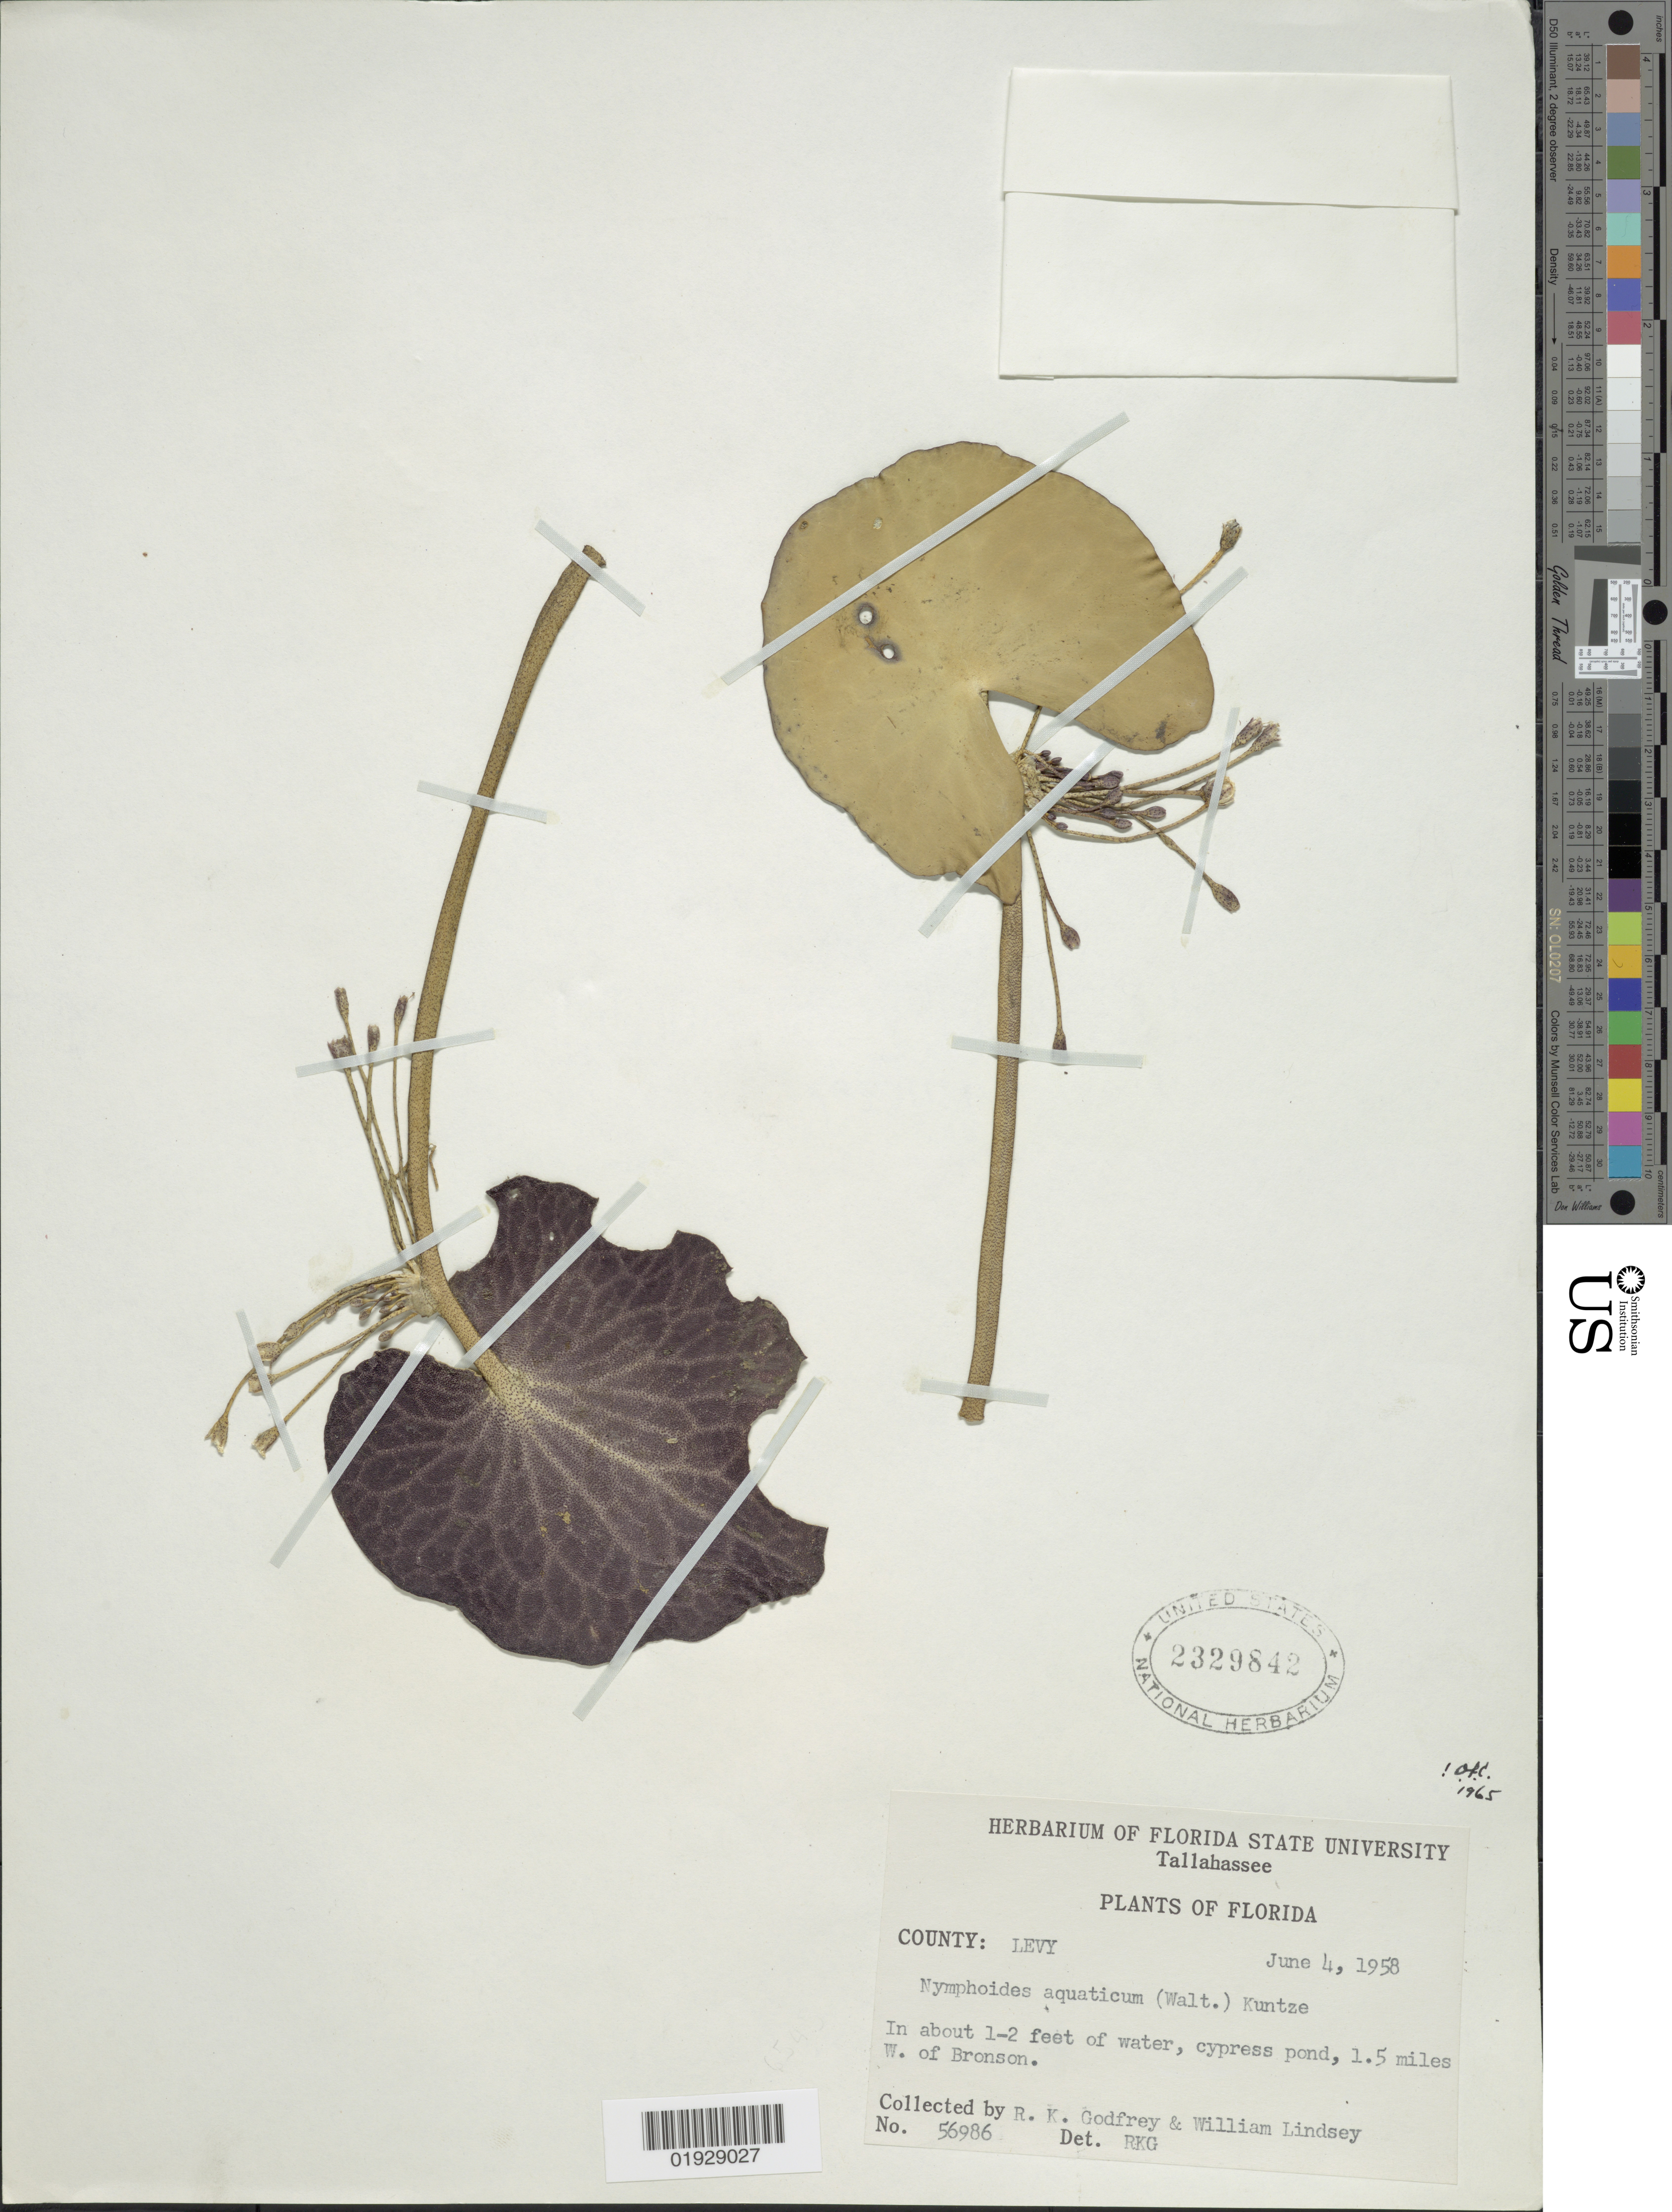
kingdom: Plantae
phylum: Tracheophyta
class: Magnoliopsida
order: Asterales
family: Menyanthaceae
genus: Nymphoides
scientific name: Nymphoides aquatica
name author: (J.F. Gmel.) Kuntze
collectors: R. K. Godfrey & W. Lindsey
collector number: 56986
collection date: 1958-06-04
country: United States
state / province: Florida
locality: County: Levy, In about 1-2 feet, cypress pond, 1.5 miles W. of Bronson.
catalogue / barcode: US 2329842